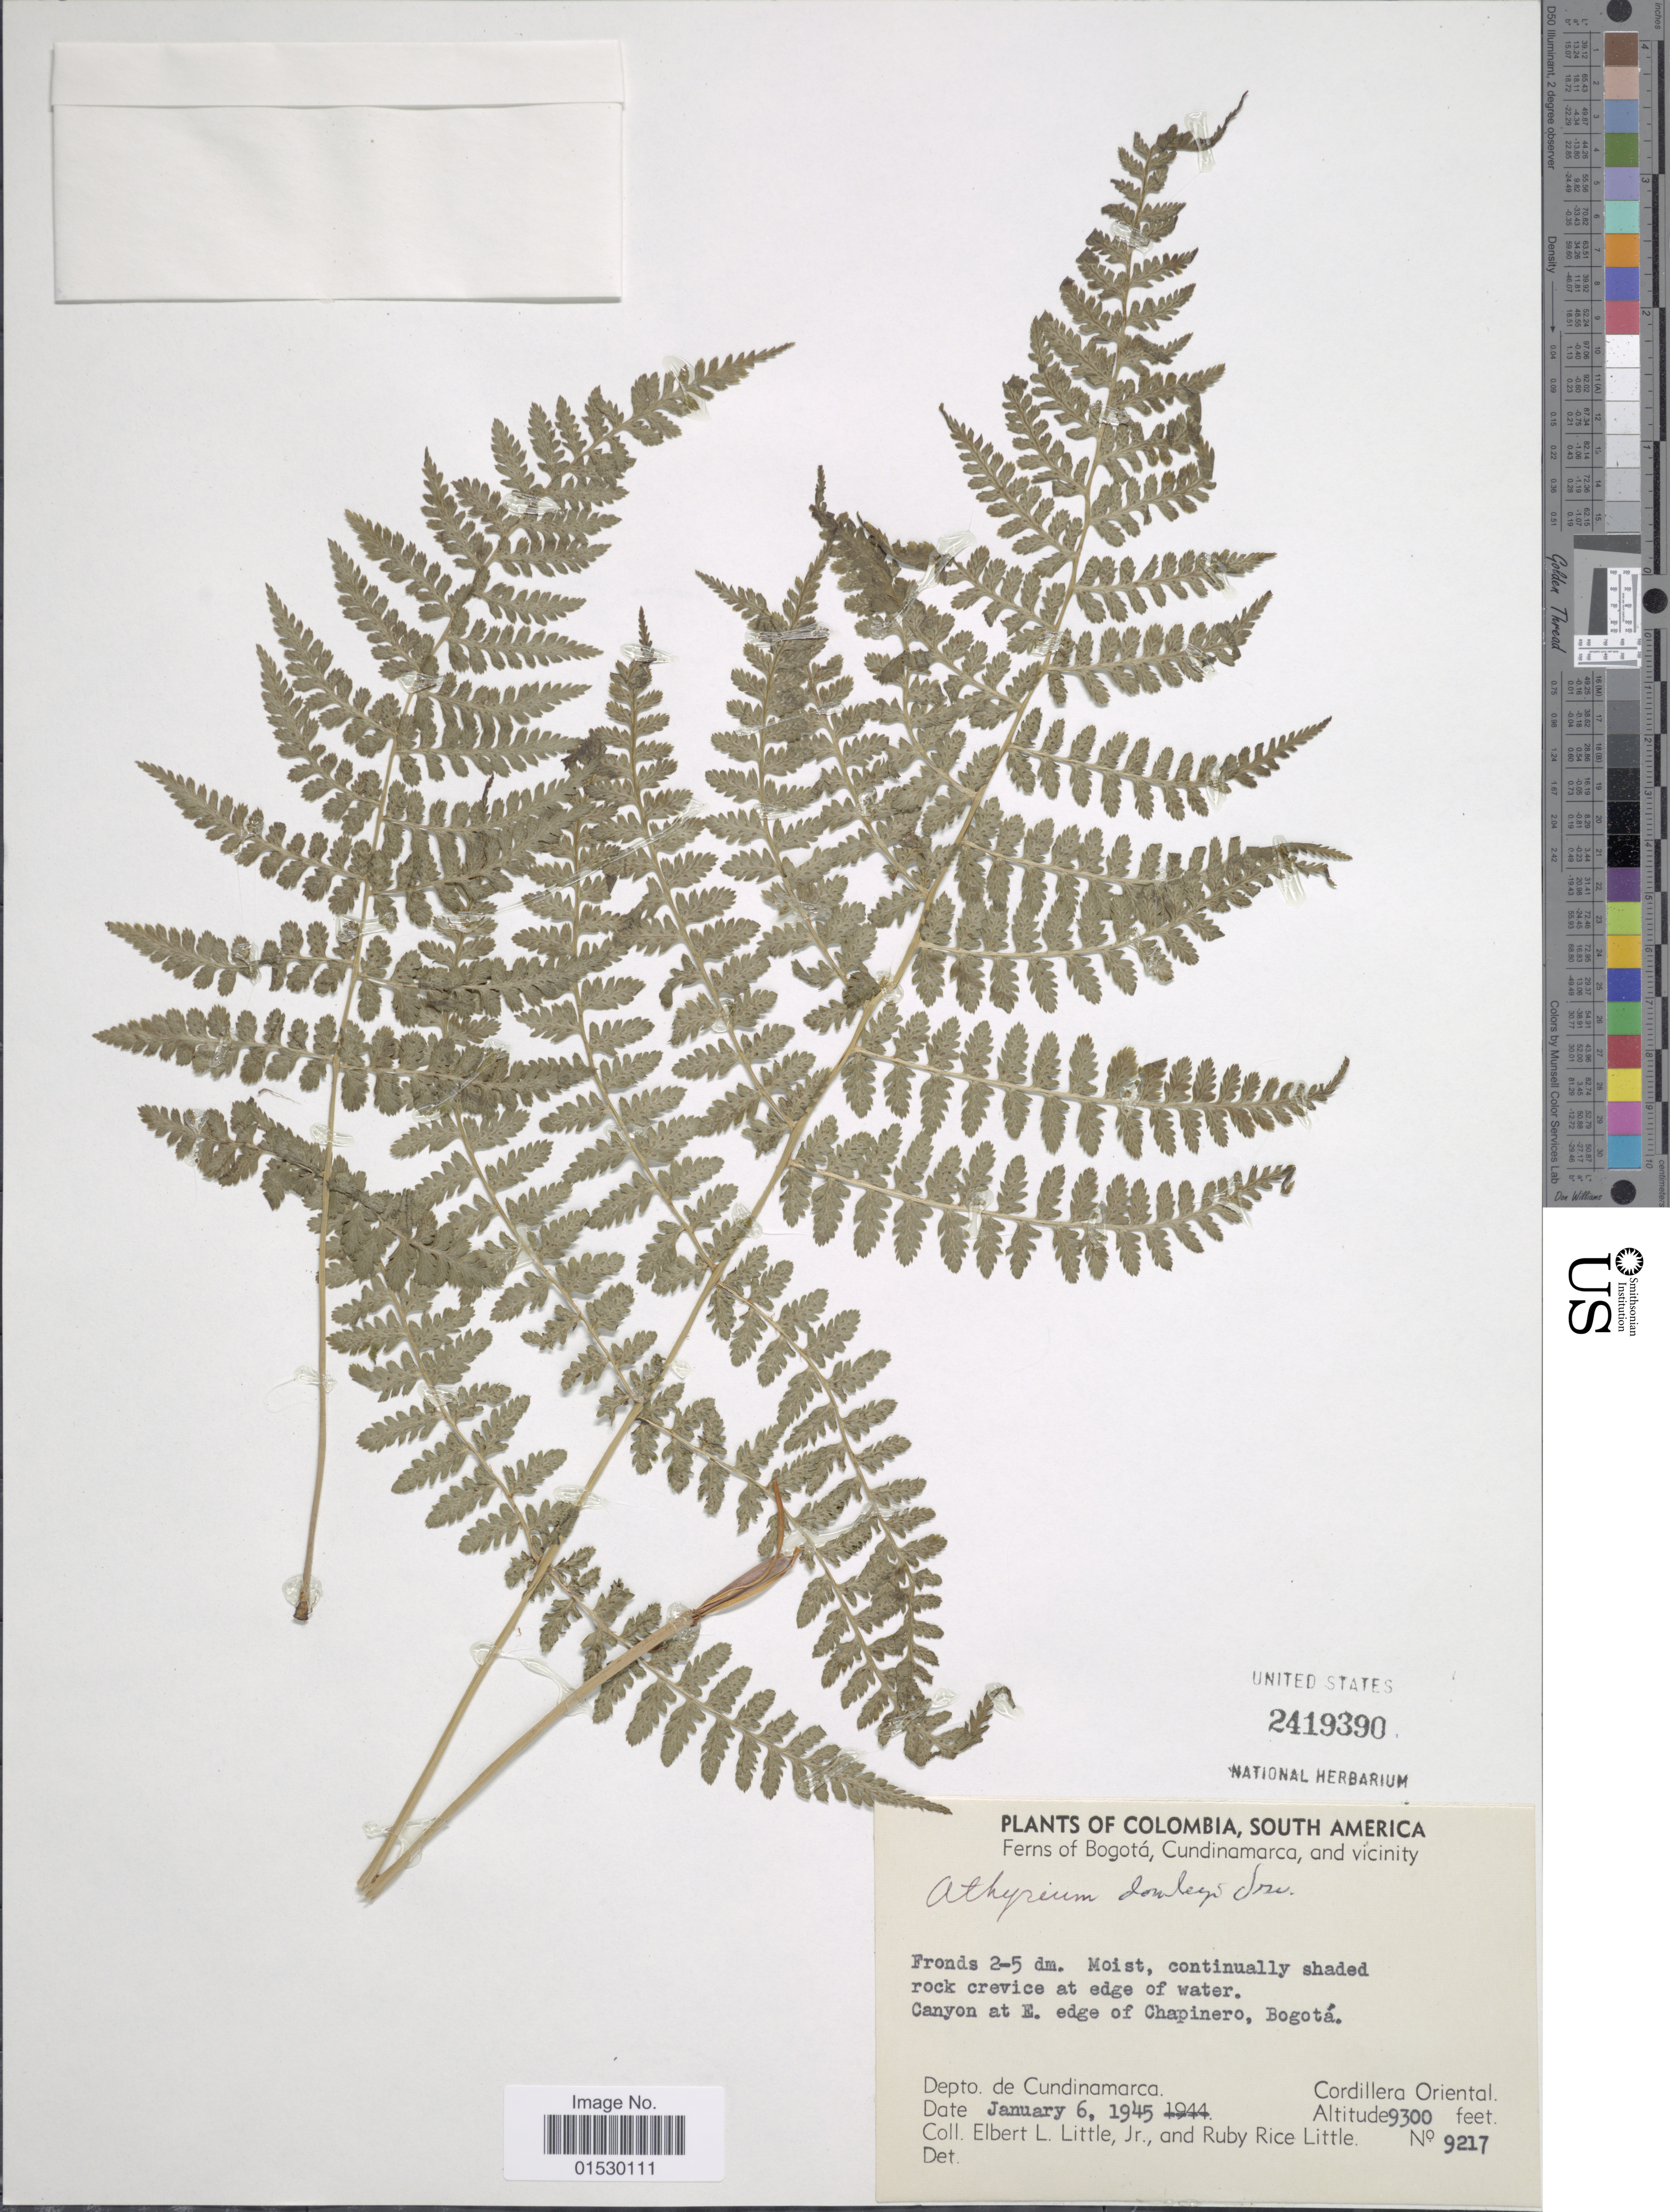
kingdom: Plantae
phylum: Tracheophyta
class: Polypodiopsida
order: Polypodiales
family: Athyriaceae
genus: Athyrium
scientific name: Athyrium dombei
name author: (Desv.) C. Chr.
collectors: E. L. Little & R. R. Little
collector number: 9217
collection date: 1945-01-06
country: Colombia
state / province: Cundinamarca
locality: Canyon at E. edge of Chapinero, Cordillera Oriental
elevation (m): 2835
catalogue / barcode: US 2419390